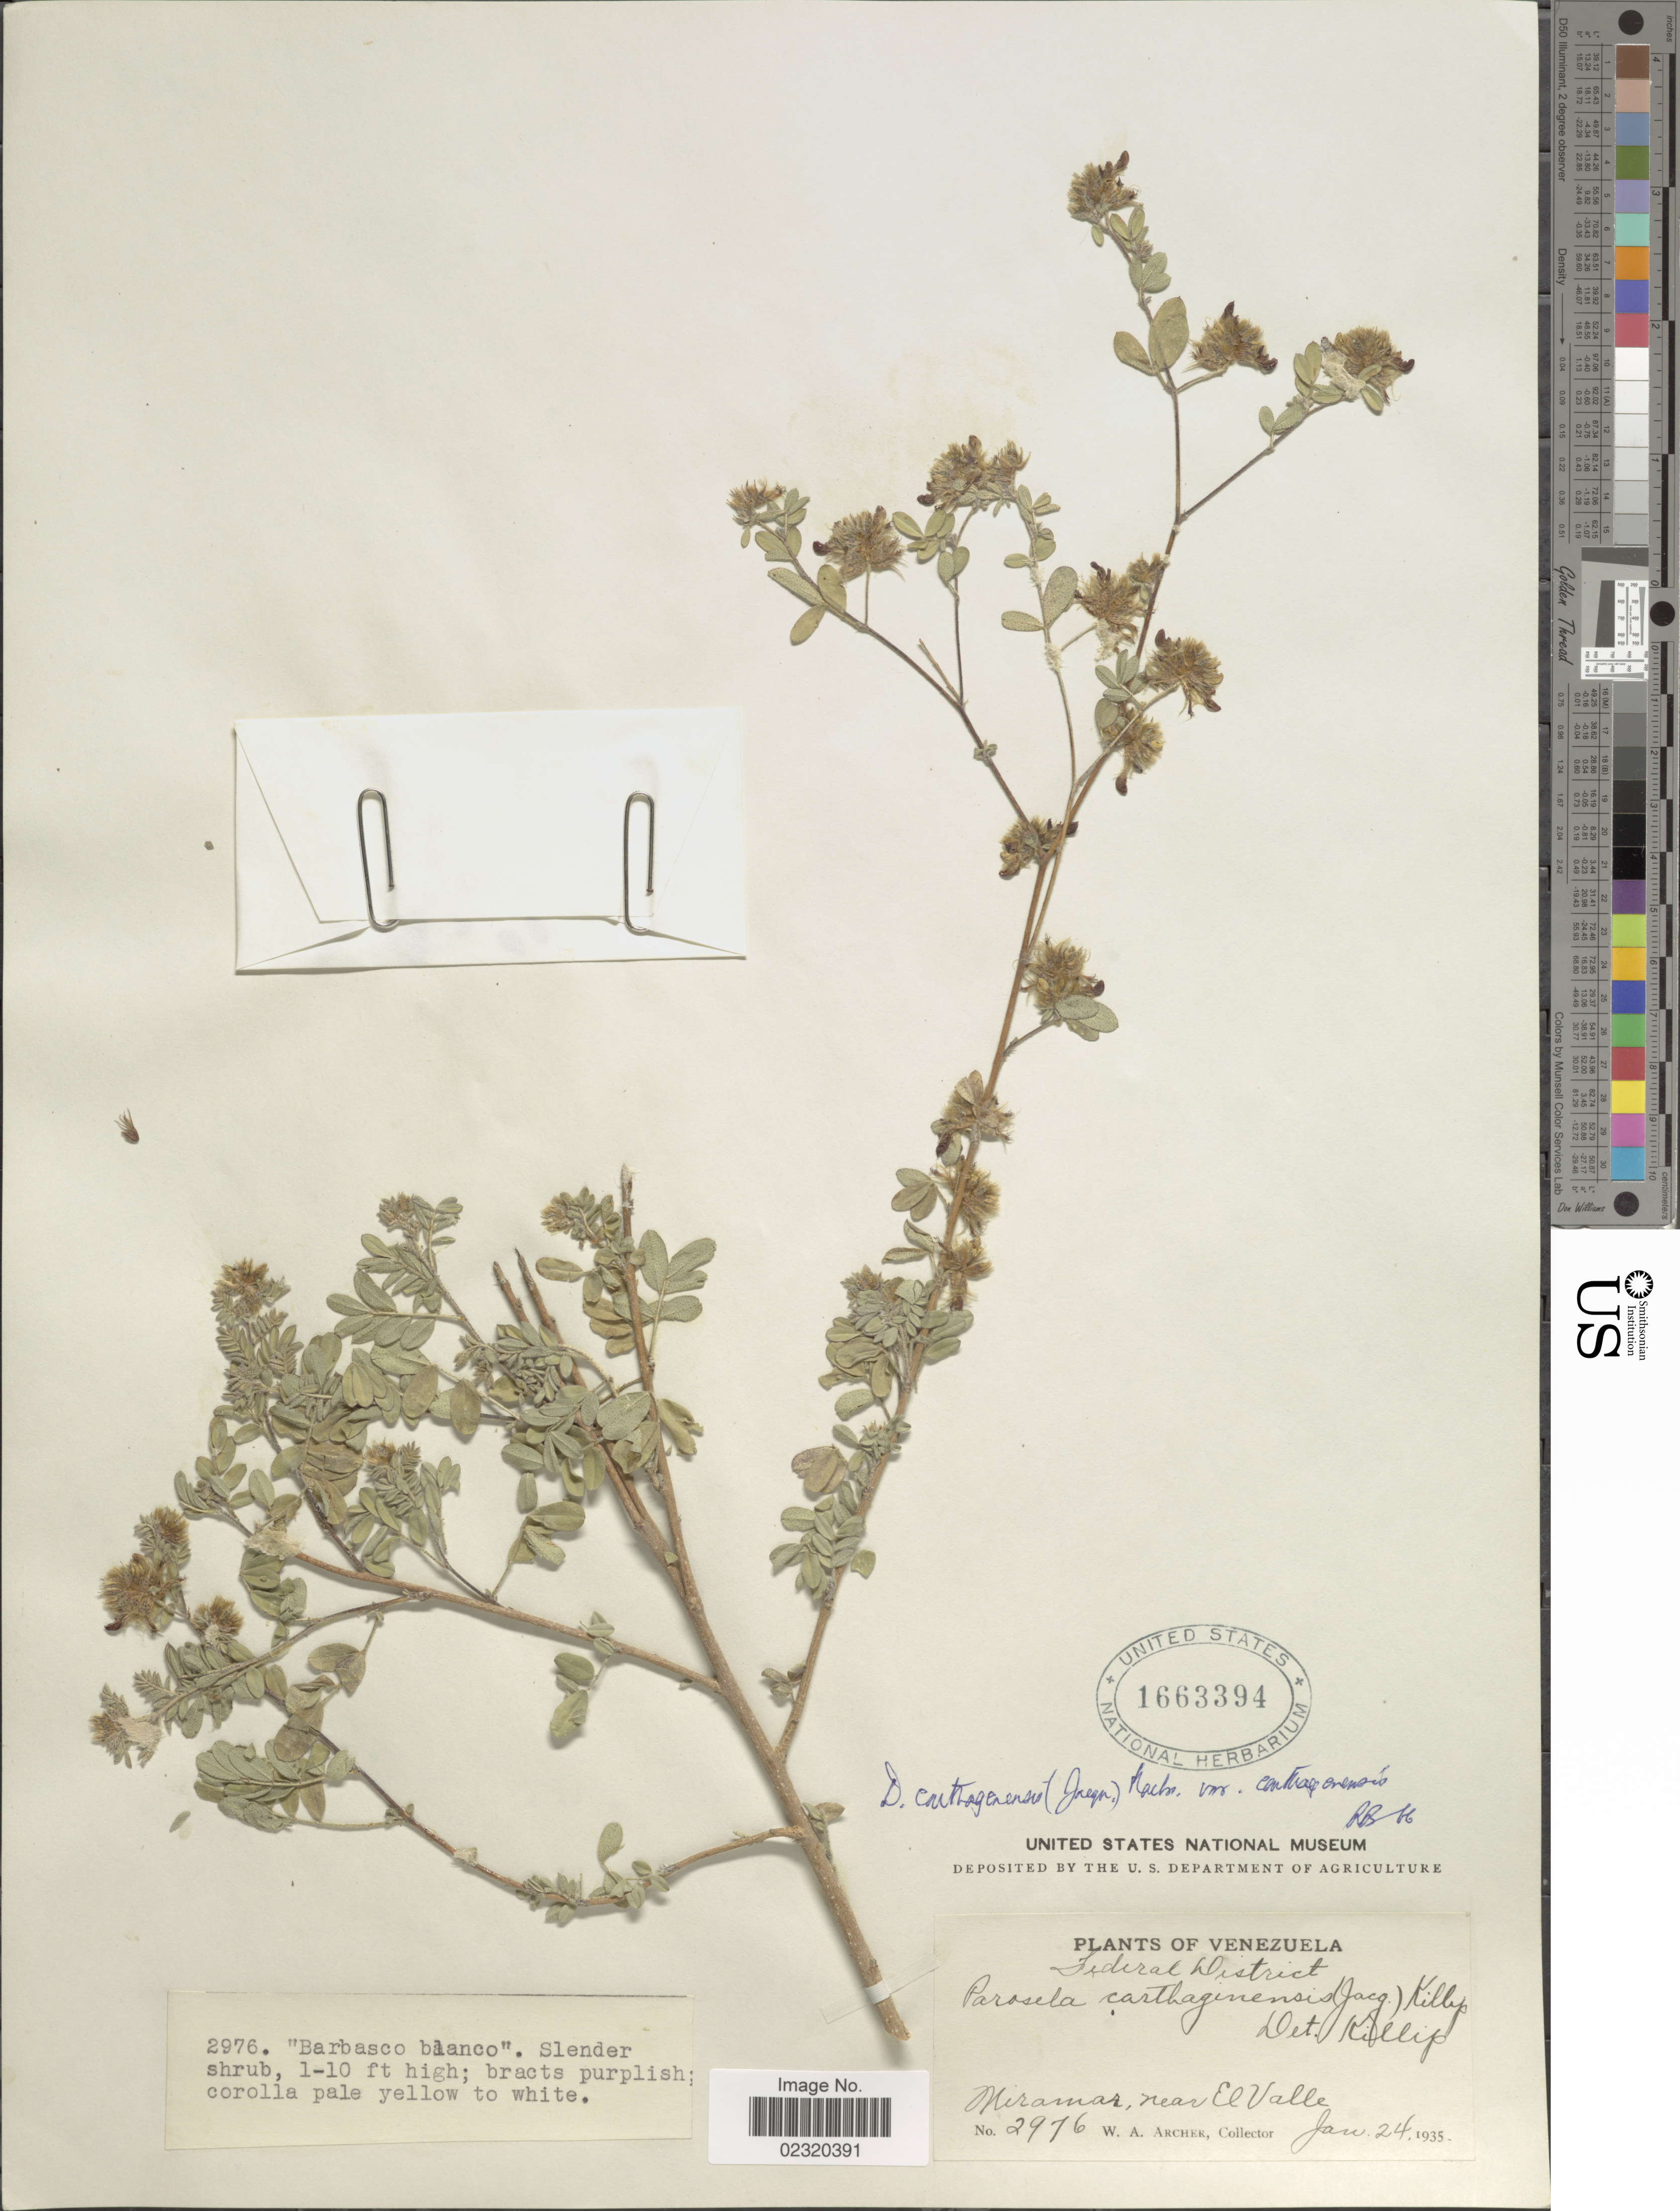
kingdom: Plantae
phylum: Tracheophyta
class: Magnoliopsida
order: Fabales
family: Fabaceae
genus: Dalea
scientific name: Dalea carthagenensis var. carthagenensis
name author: (Jacq.) J.F. Macbr.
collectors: W. A. Archer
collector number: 2976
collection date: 1935-01-24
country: Venezuela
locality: Federal District, Miramar, near El Valle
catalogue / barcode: US 1663394